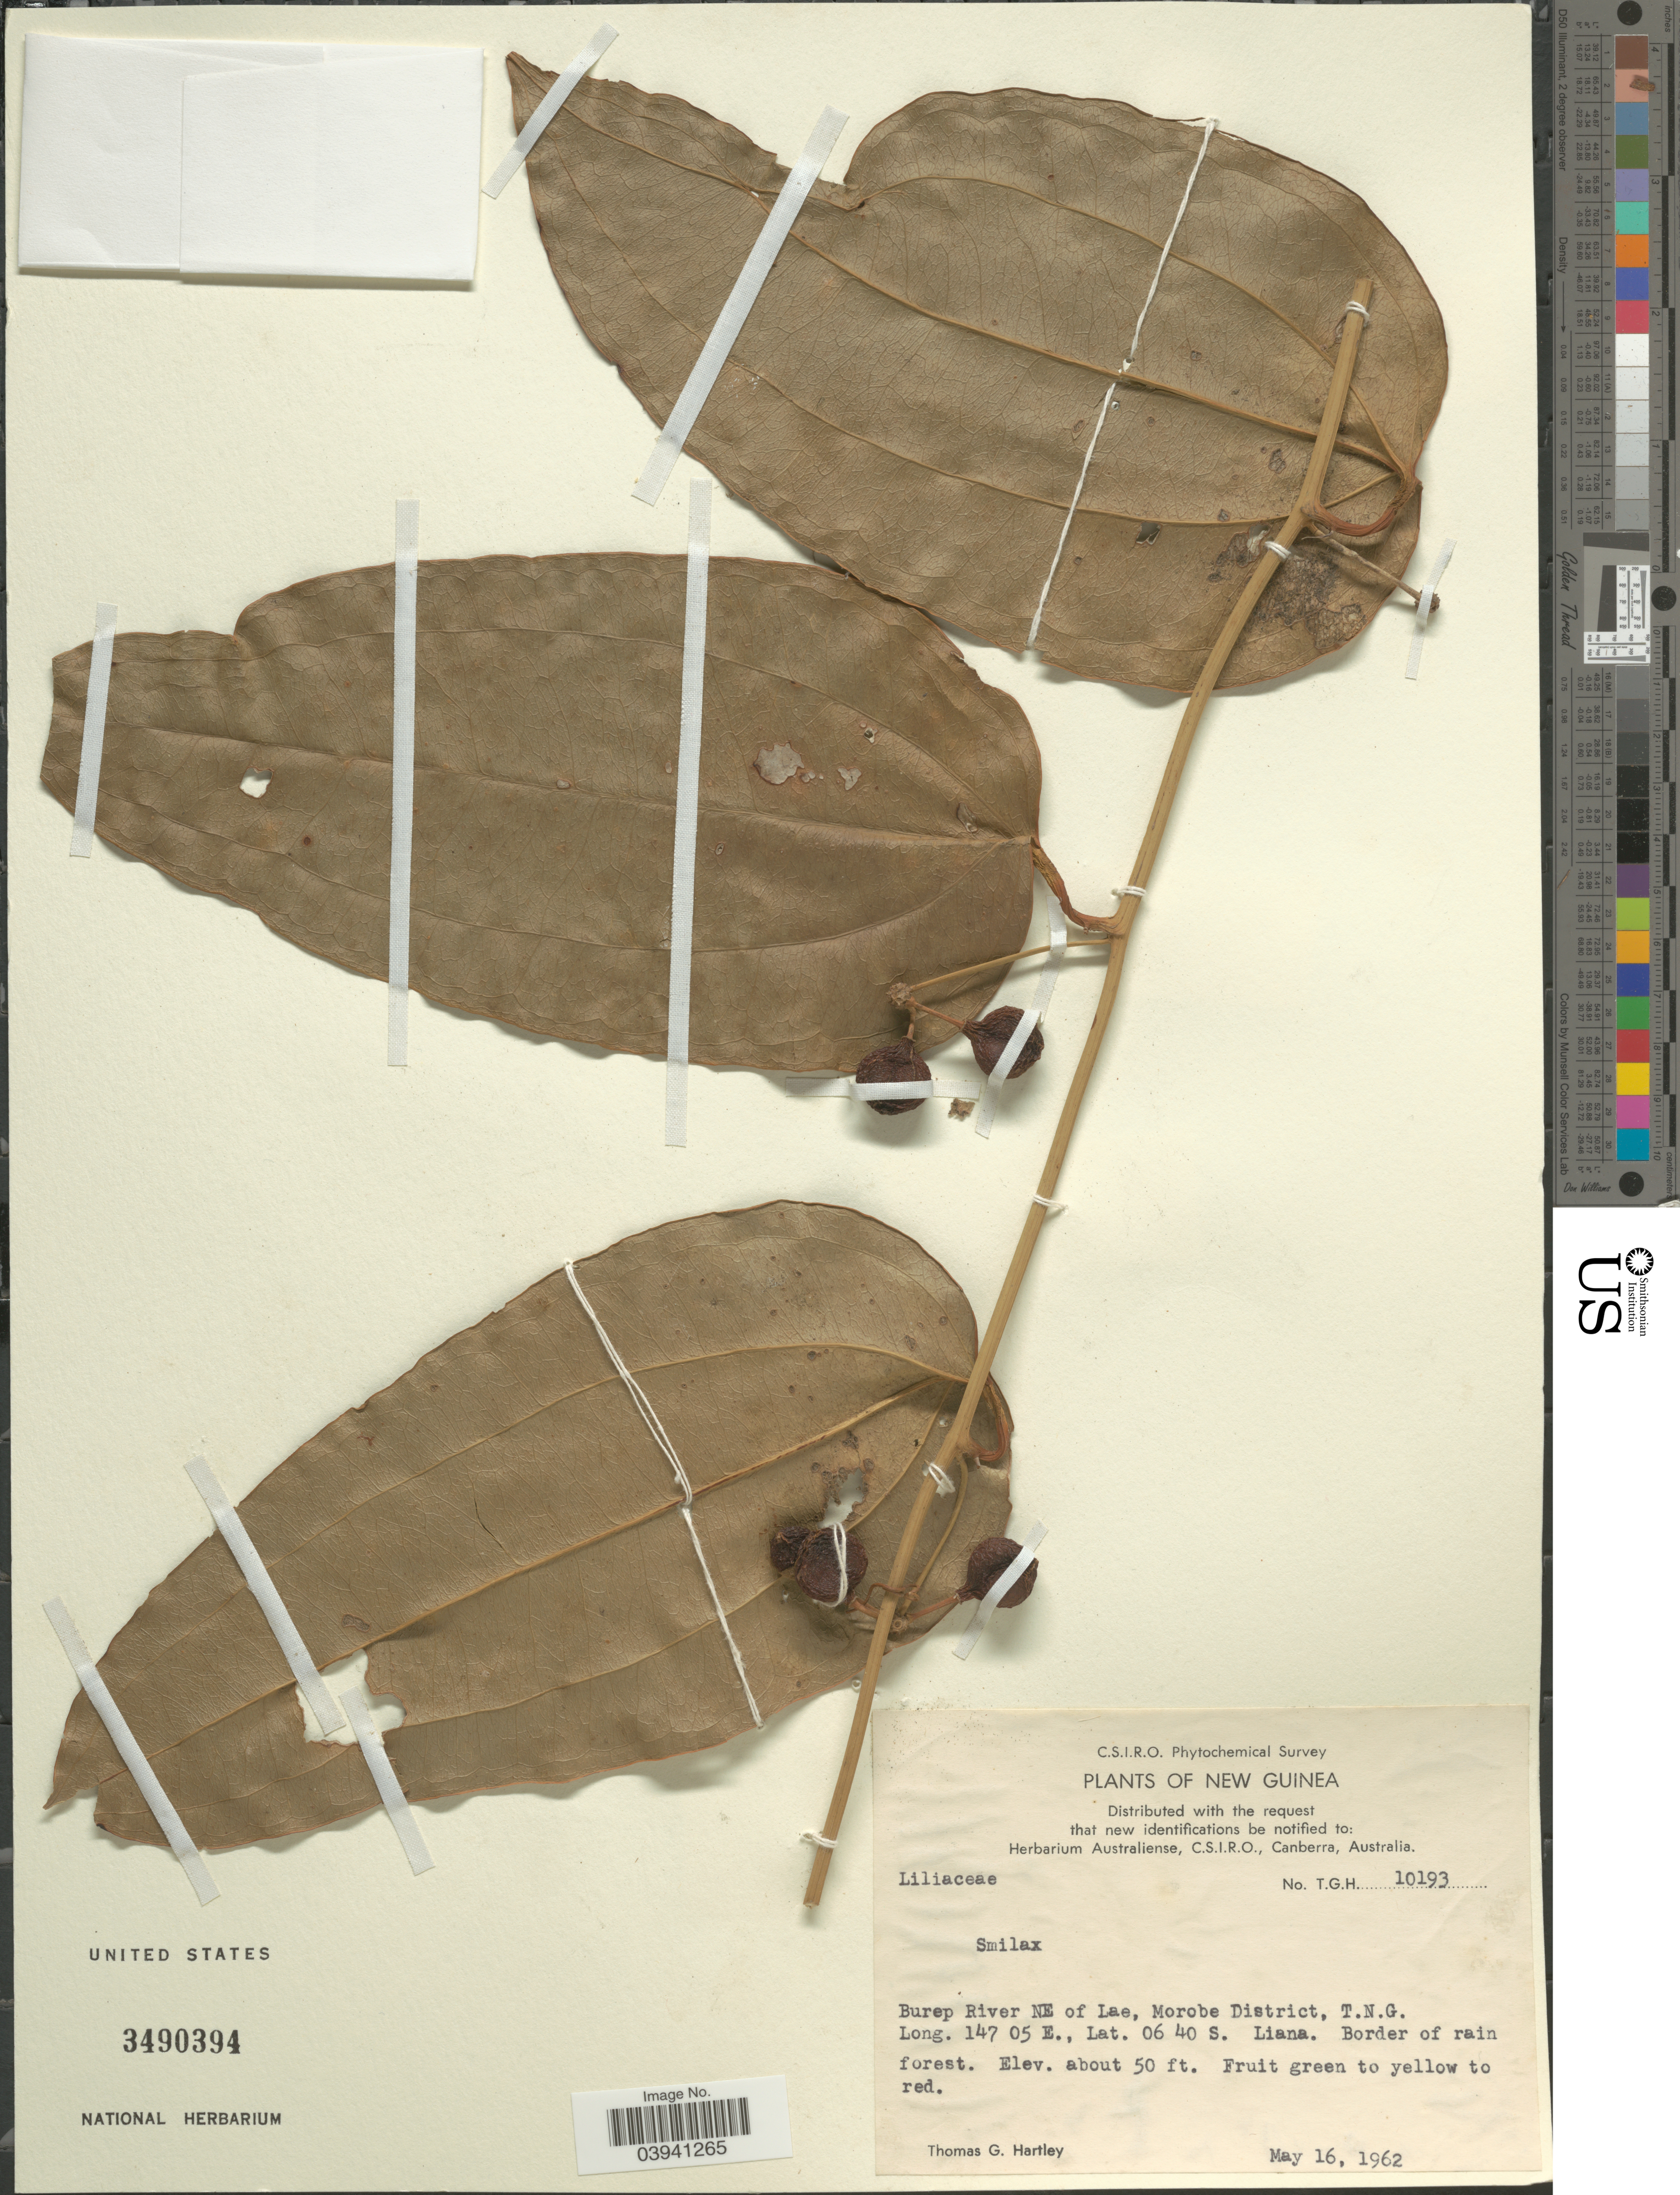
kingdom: Plantae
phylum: Tracheophyta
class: Liliopsida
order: Liliales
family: Smilacaceae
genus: Smilax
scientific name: Smilax sp.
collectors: T. G. Hartley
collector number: TGH10193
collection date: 1962-05-16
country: Papua New Guinea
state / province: Morobe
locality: New Guinea. Burep River NE of Lae, Morobe District, T.N.G.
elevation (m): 15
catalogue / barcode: US 3490394